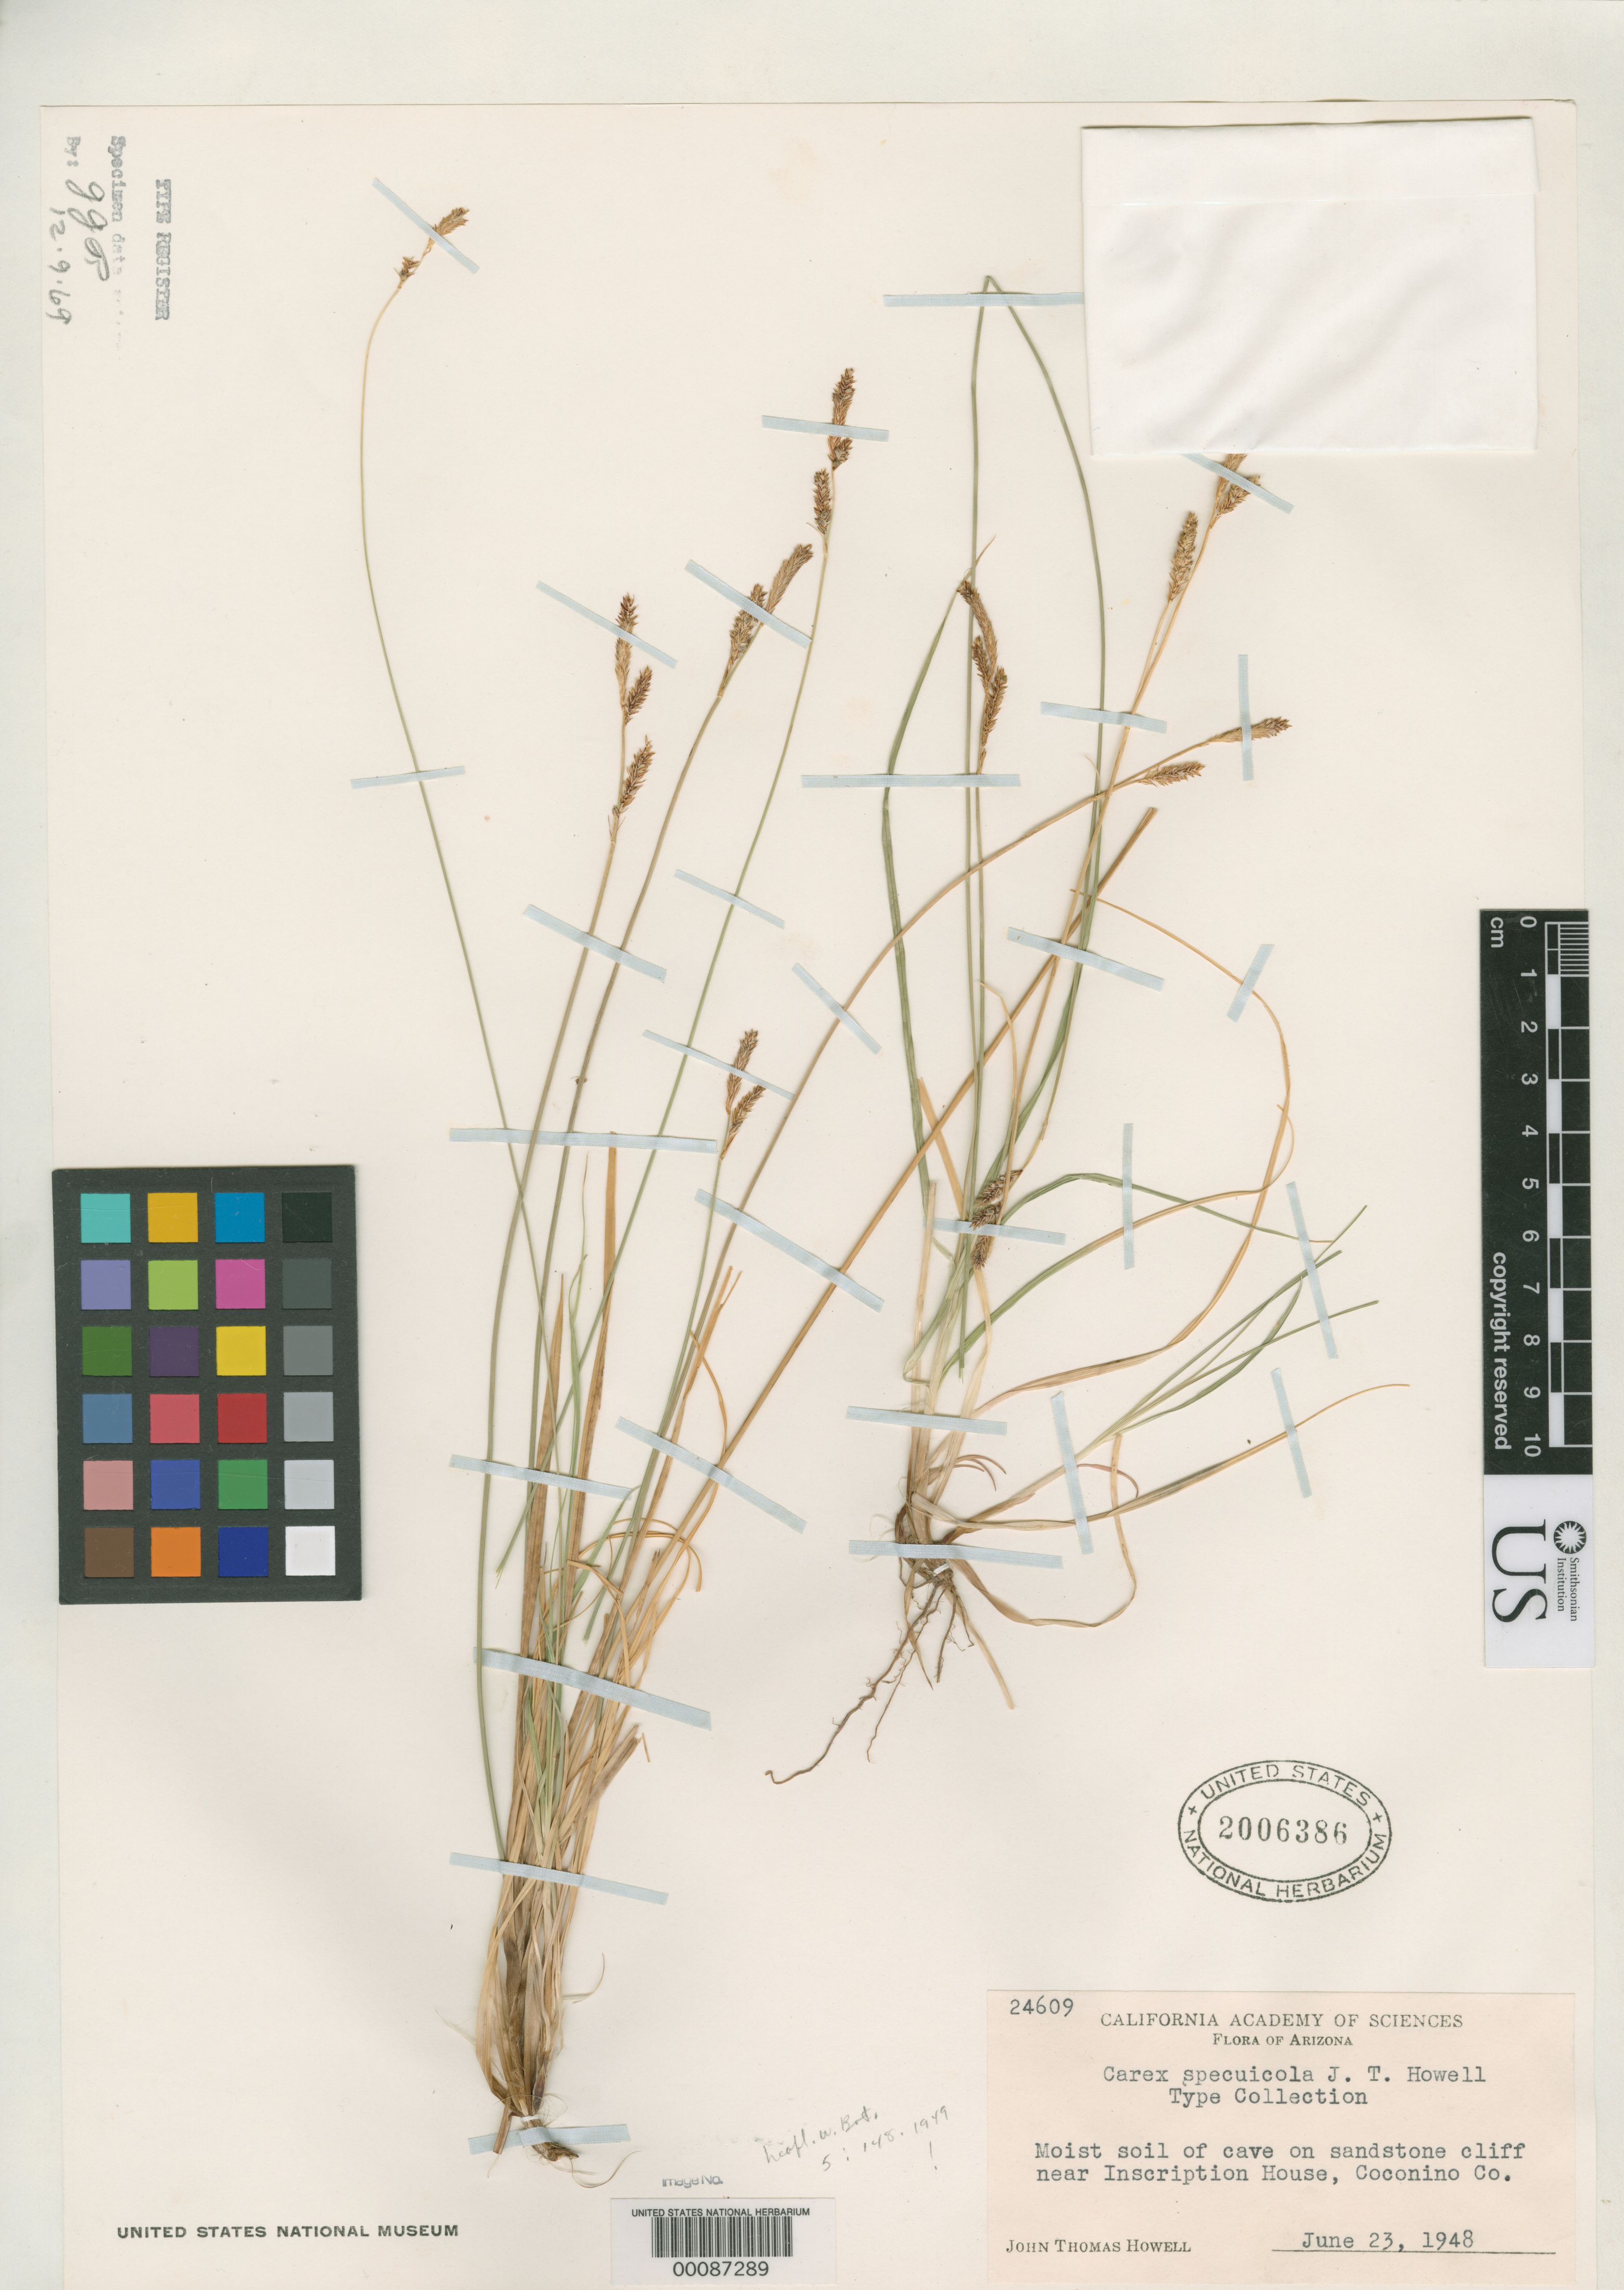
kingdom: Plantae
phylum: Tracheophyta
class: Liliopsida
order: Poales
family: Cyperaceae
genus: Carex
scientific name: Carex specuicola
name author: J.T. Howell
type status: Isotype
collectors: J. T. Howell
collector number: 24609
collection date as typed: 23 Jun 1948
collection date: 1948-06-23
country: United States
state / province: Arizona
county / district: Coconino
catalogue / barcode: US 2006386